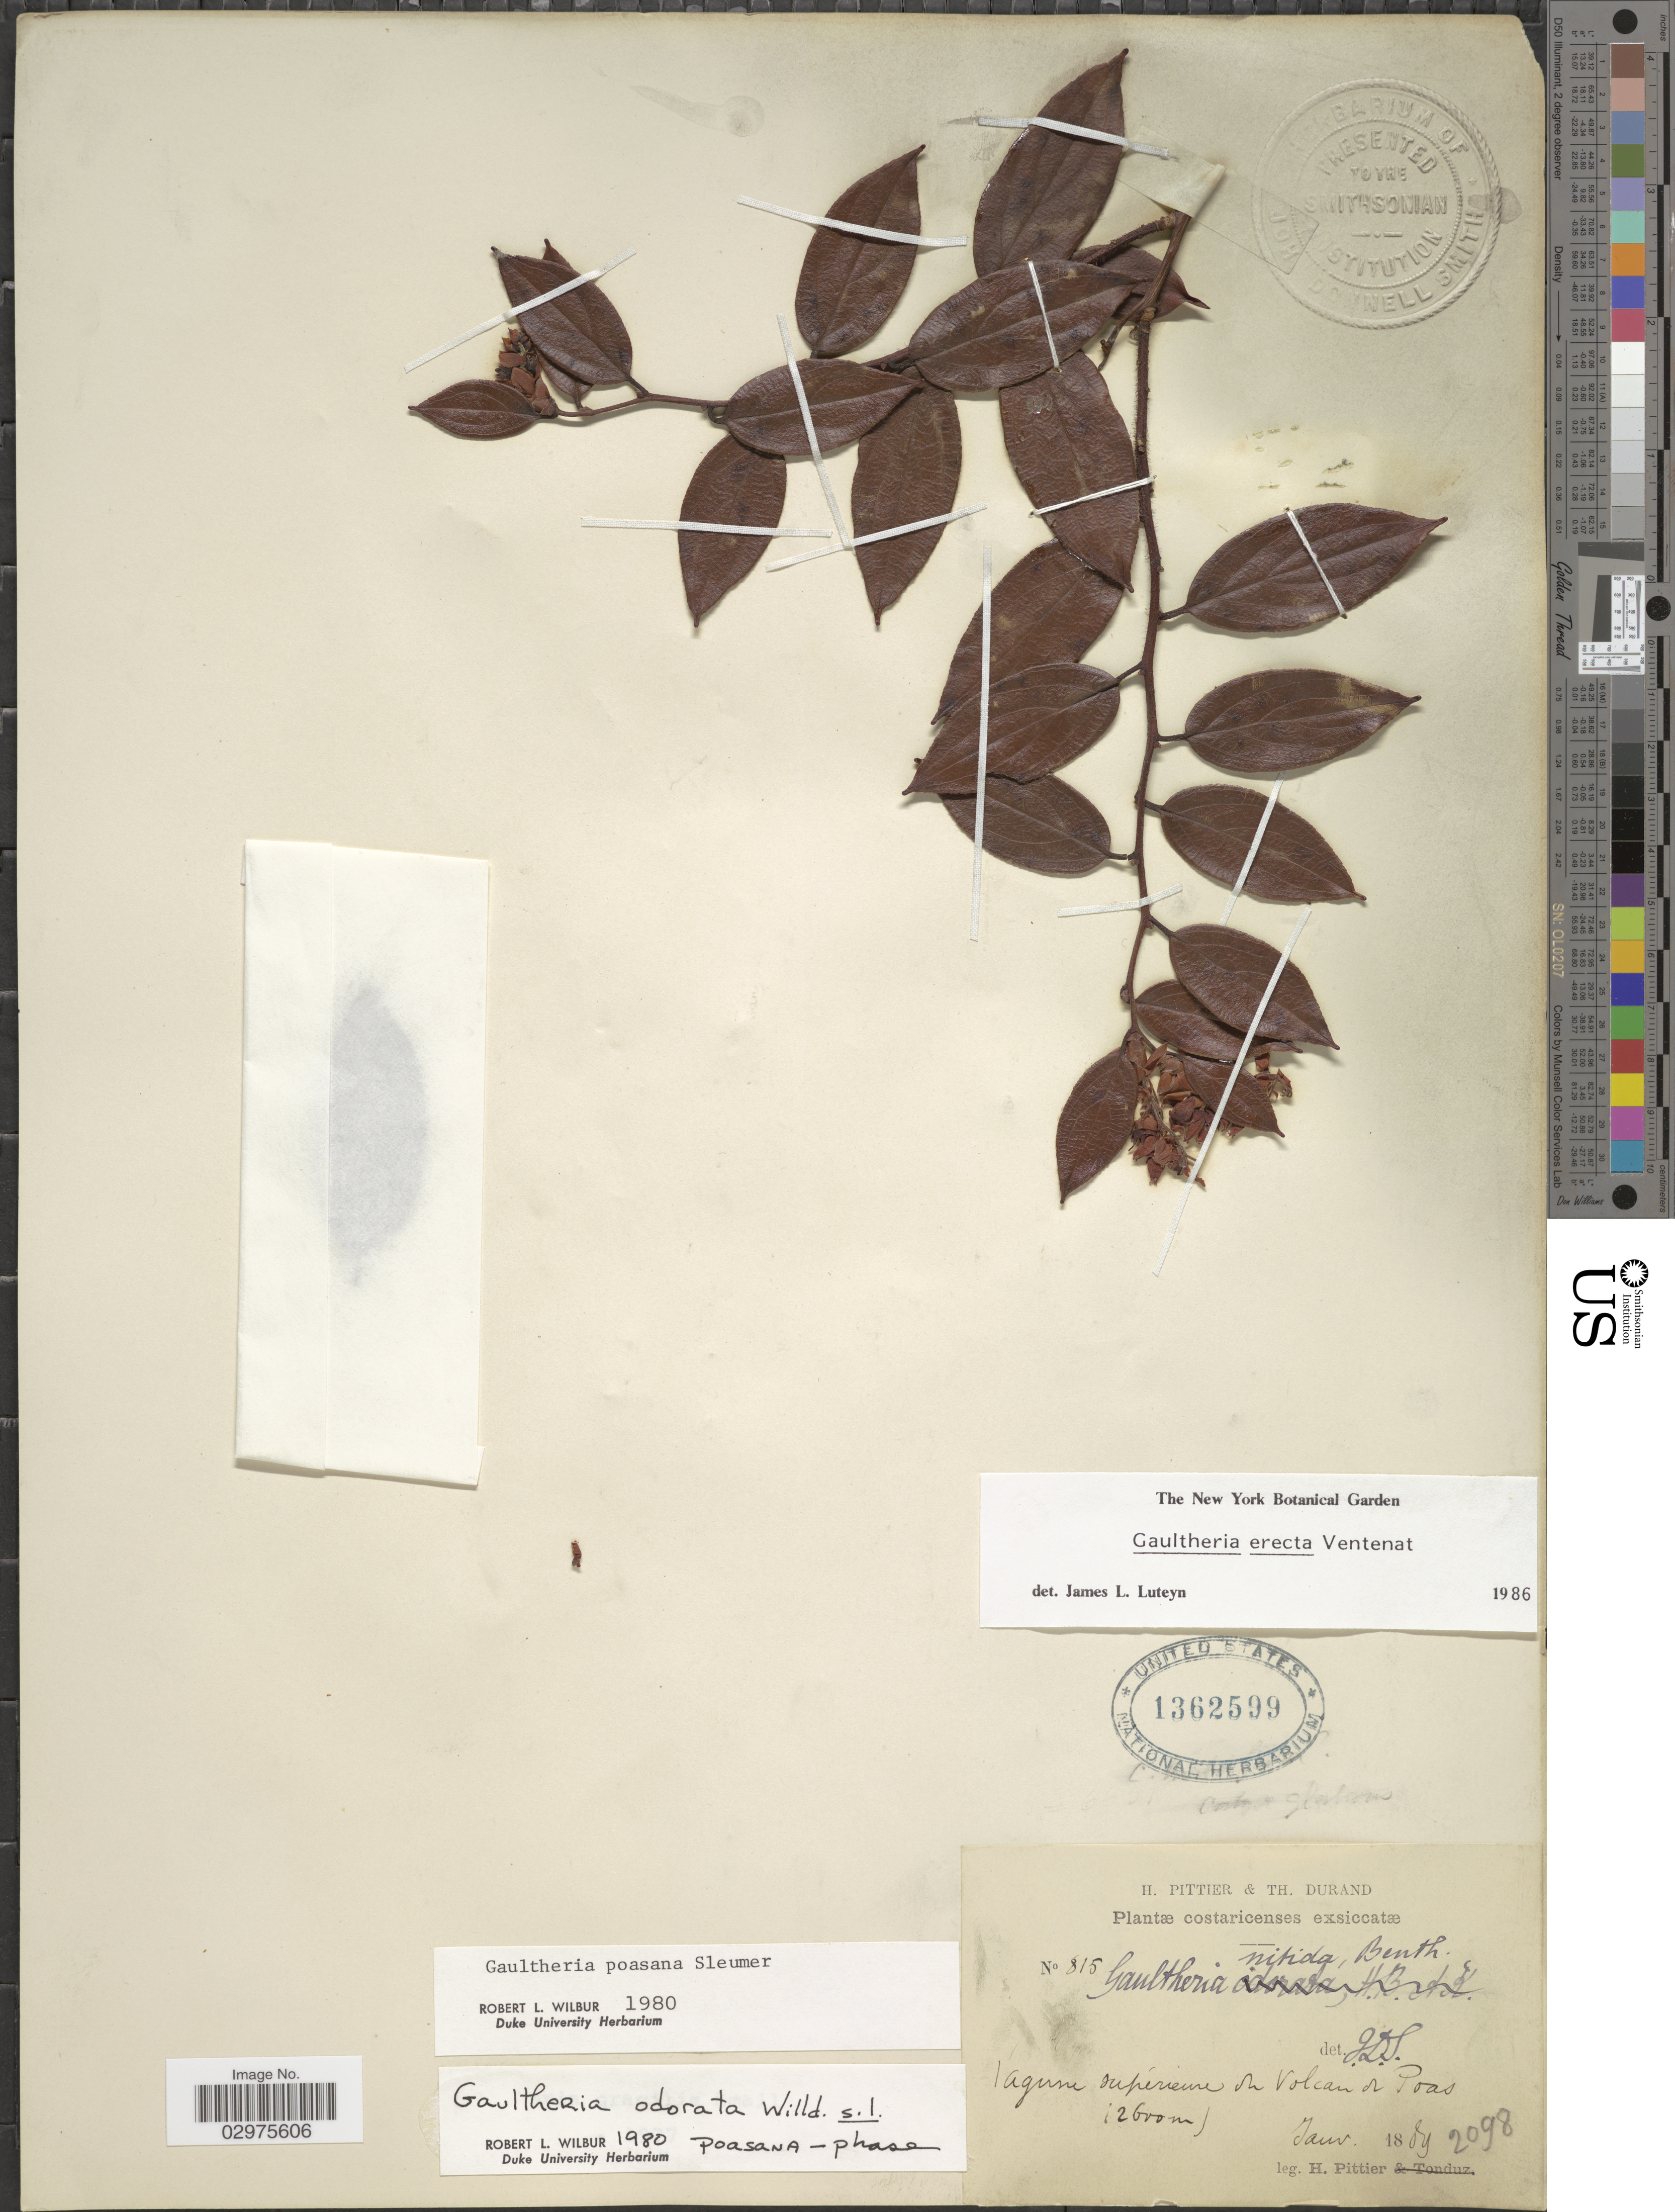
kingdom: Plantae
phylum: Tracheophyta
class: Magnoliopsida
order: Ericales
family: Ericaceae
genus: Gaultheria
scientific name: Gaultheria erecta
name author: Vent.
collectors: H. F. Pittier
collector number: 815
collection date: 1889-01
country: Costa Rica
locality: Costaricenses. Lagune supérieure du Volcan de Poas.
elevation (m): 2600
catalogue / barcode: US 1362599